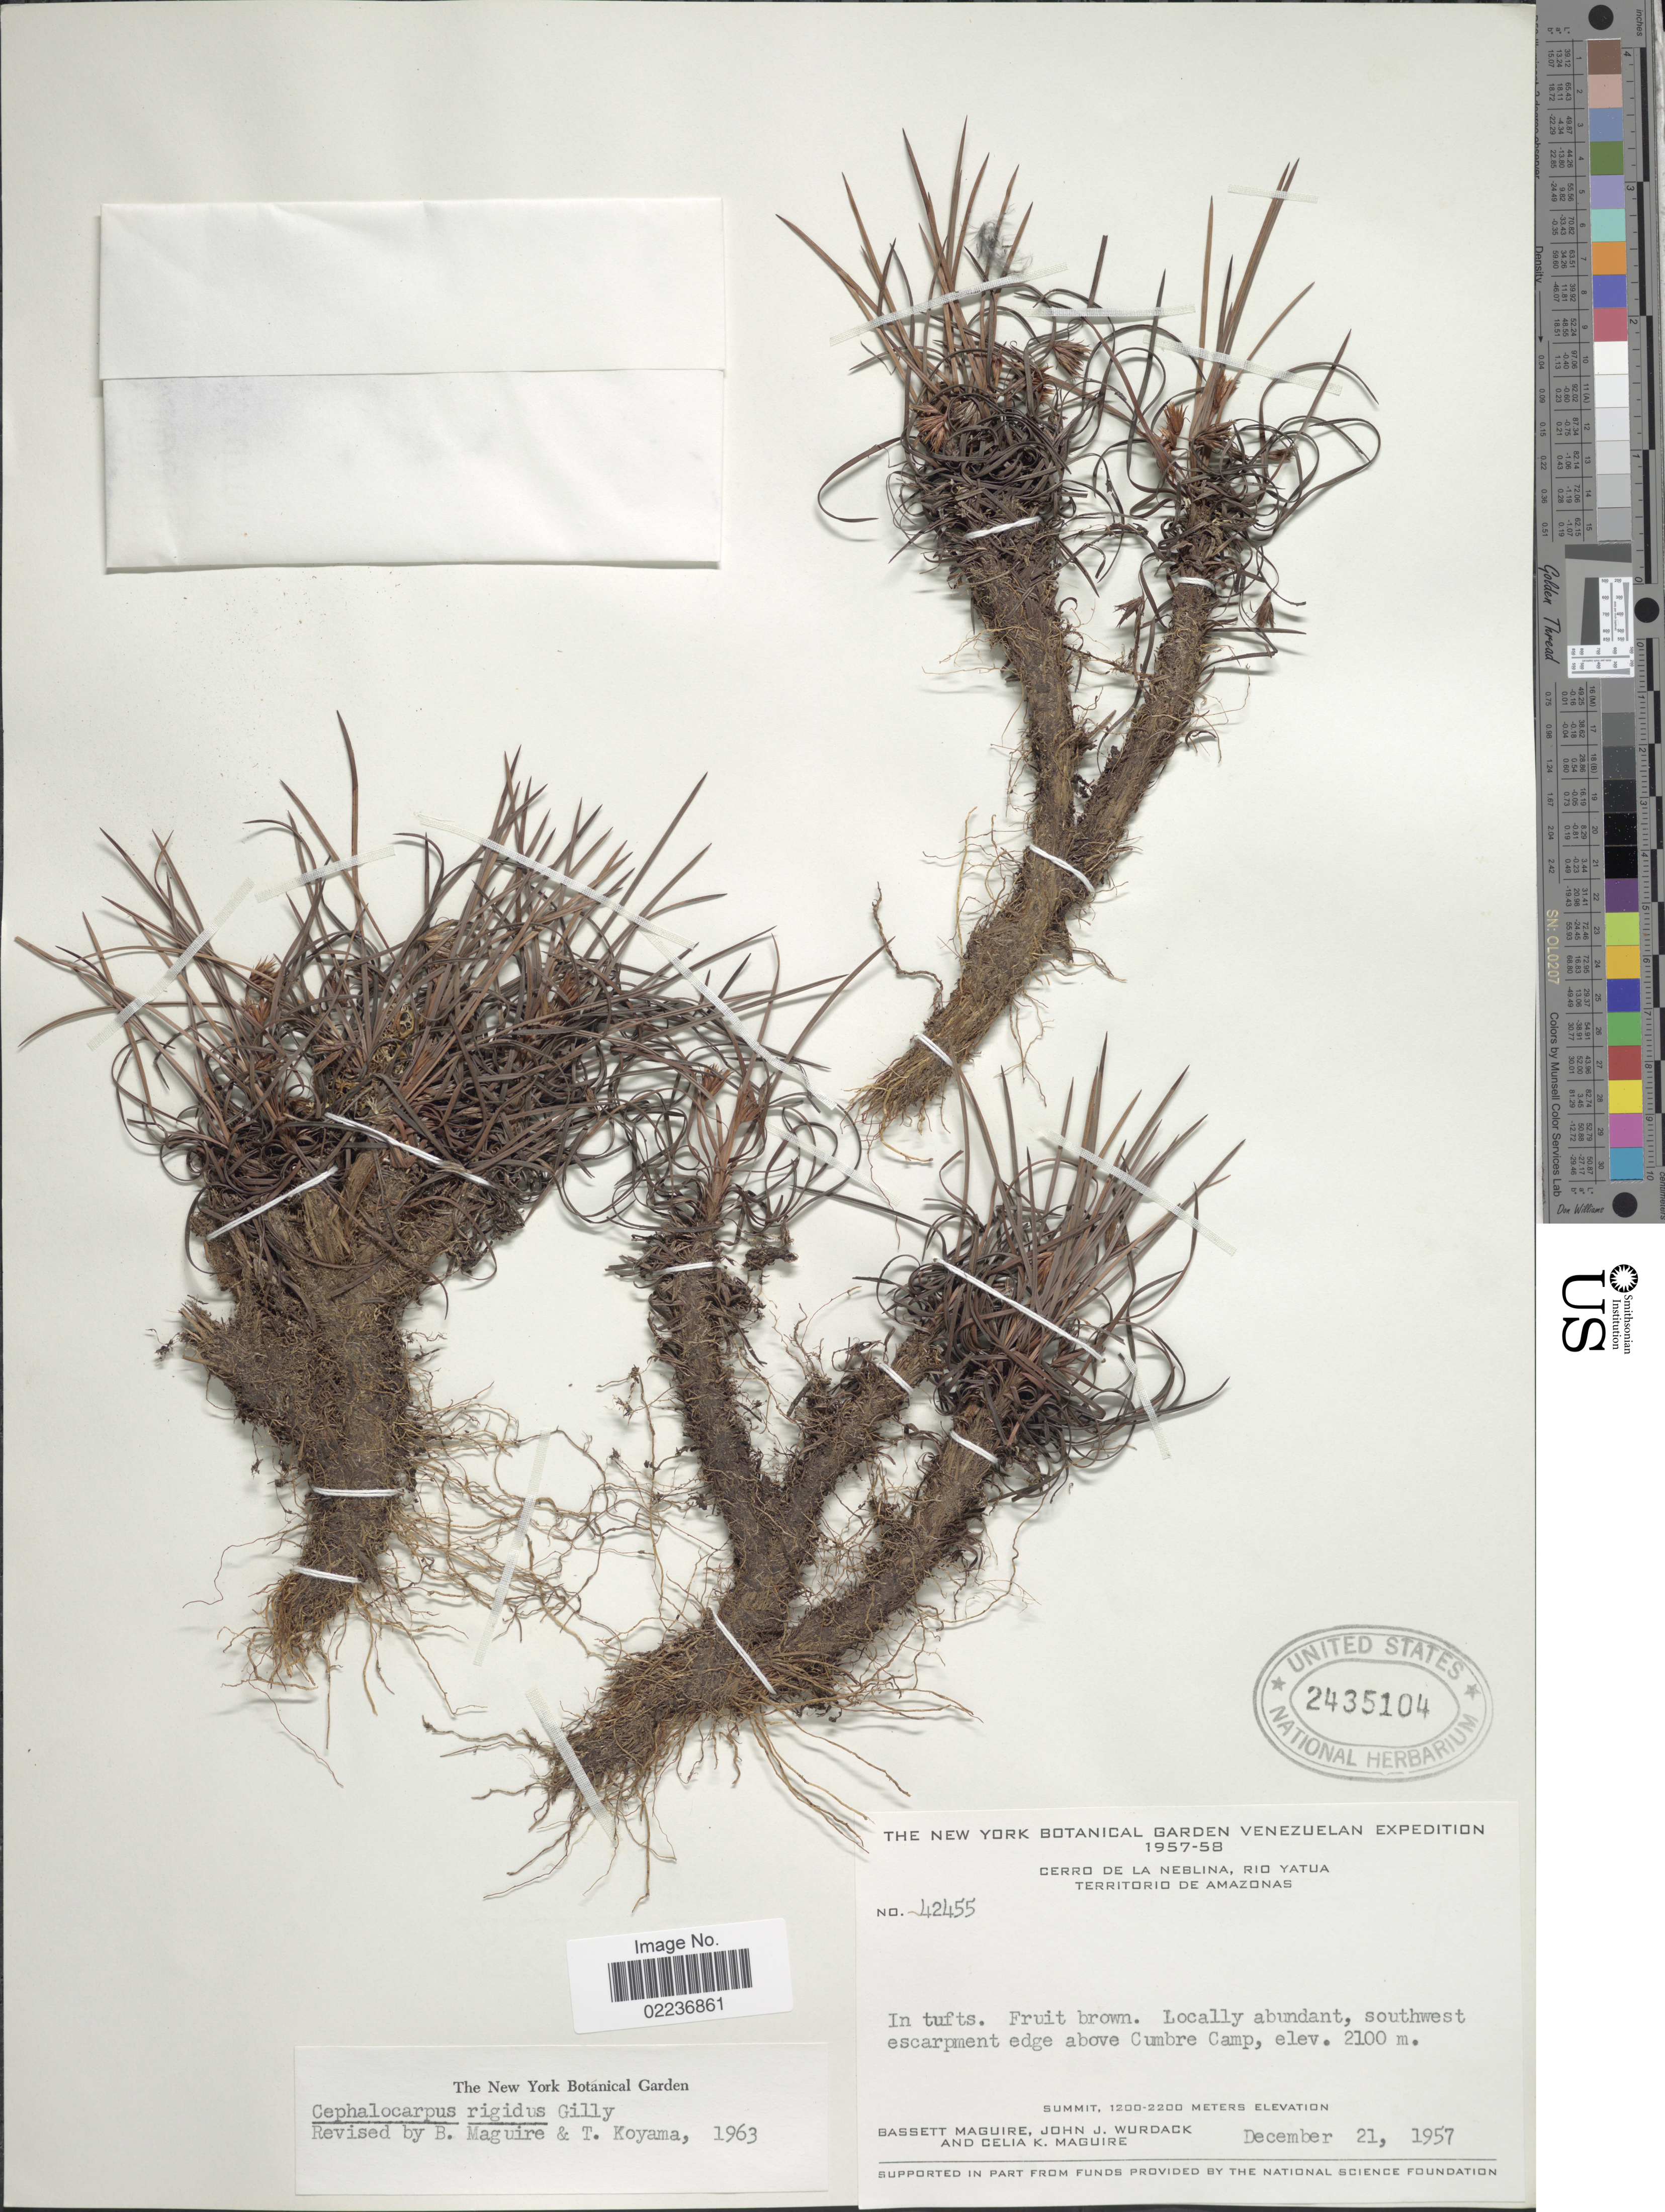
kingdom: Plantae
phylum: Tracheophyta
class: Liliopsida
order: Poales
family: Cyperaceae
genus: Cephalocarpus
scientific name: Cephalocarpus neblinensis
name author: S.M. Costa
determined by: Strong, Mark T., (BOT), Smithsonian Institution - National Museum of Natural History (UNITED STATES)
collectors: B. Maguire, J. J. Wurdack & C. K. Maguire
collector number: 42455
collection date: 1957-12-21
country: Venezuela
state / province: Amazonas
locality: Cerro de La Neblina, Rio Yatua, in tufts, southwest escarpment edge above Cumbre Camp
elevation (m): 2100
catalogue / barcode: US 2435104